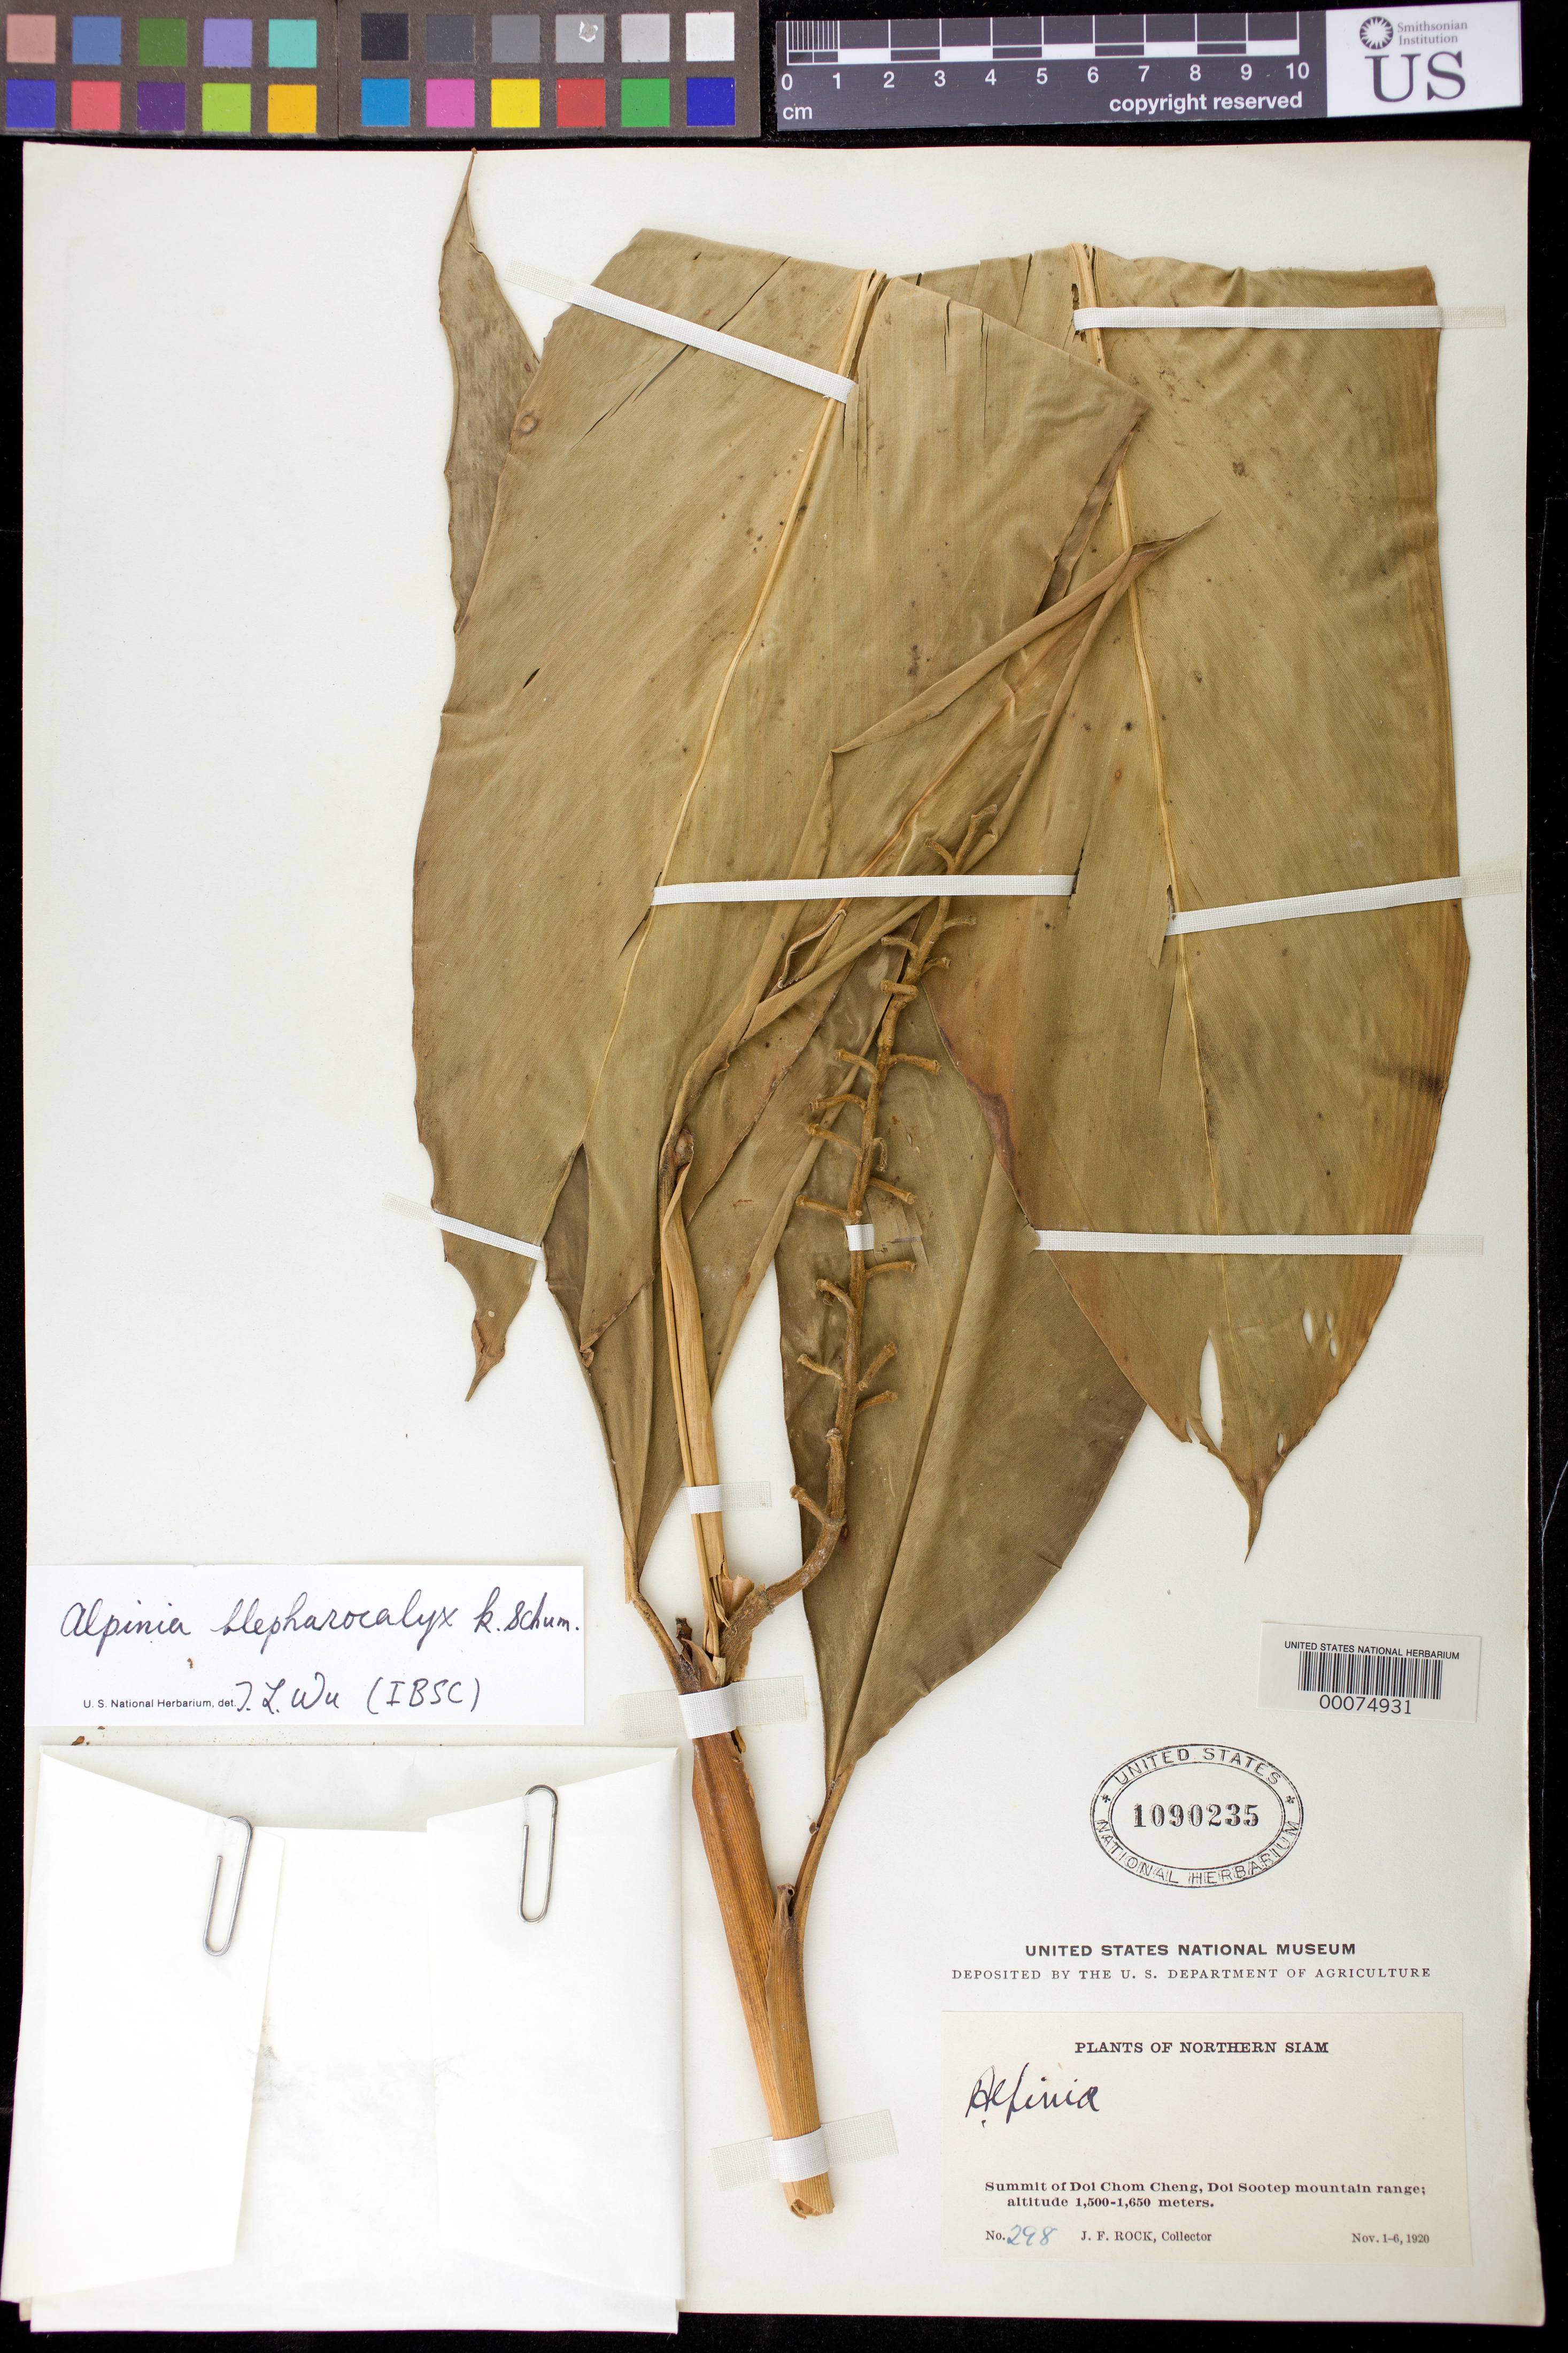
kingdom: Plantae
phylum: Tracheophyta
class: Liliopsida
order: Zingiberales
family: Zingiberaceae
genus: Alpinia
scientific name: Alpinia blepharocalyx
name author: K. Schum. in Engl.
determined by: Wu, Te-Ling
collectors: J. F. Rock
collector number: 298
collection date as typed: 01 Nov 1920 to 06 Nov 1920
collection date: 1920-11-01/1920-11-06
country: Thailand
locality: Plants of northern siam, summit of doi chom cheng, doi sootep mountain range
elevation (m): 1500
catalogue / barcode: US 1090235